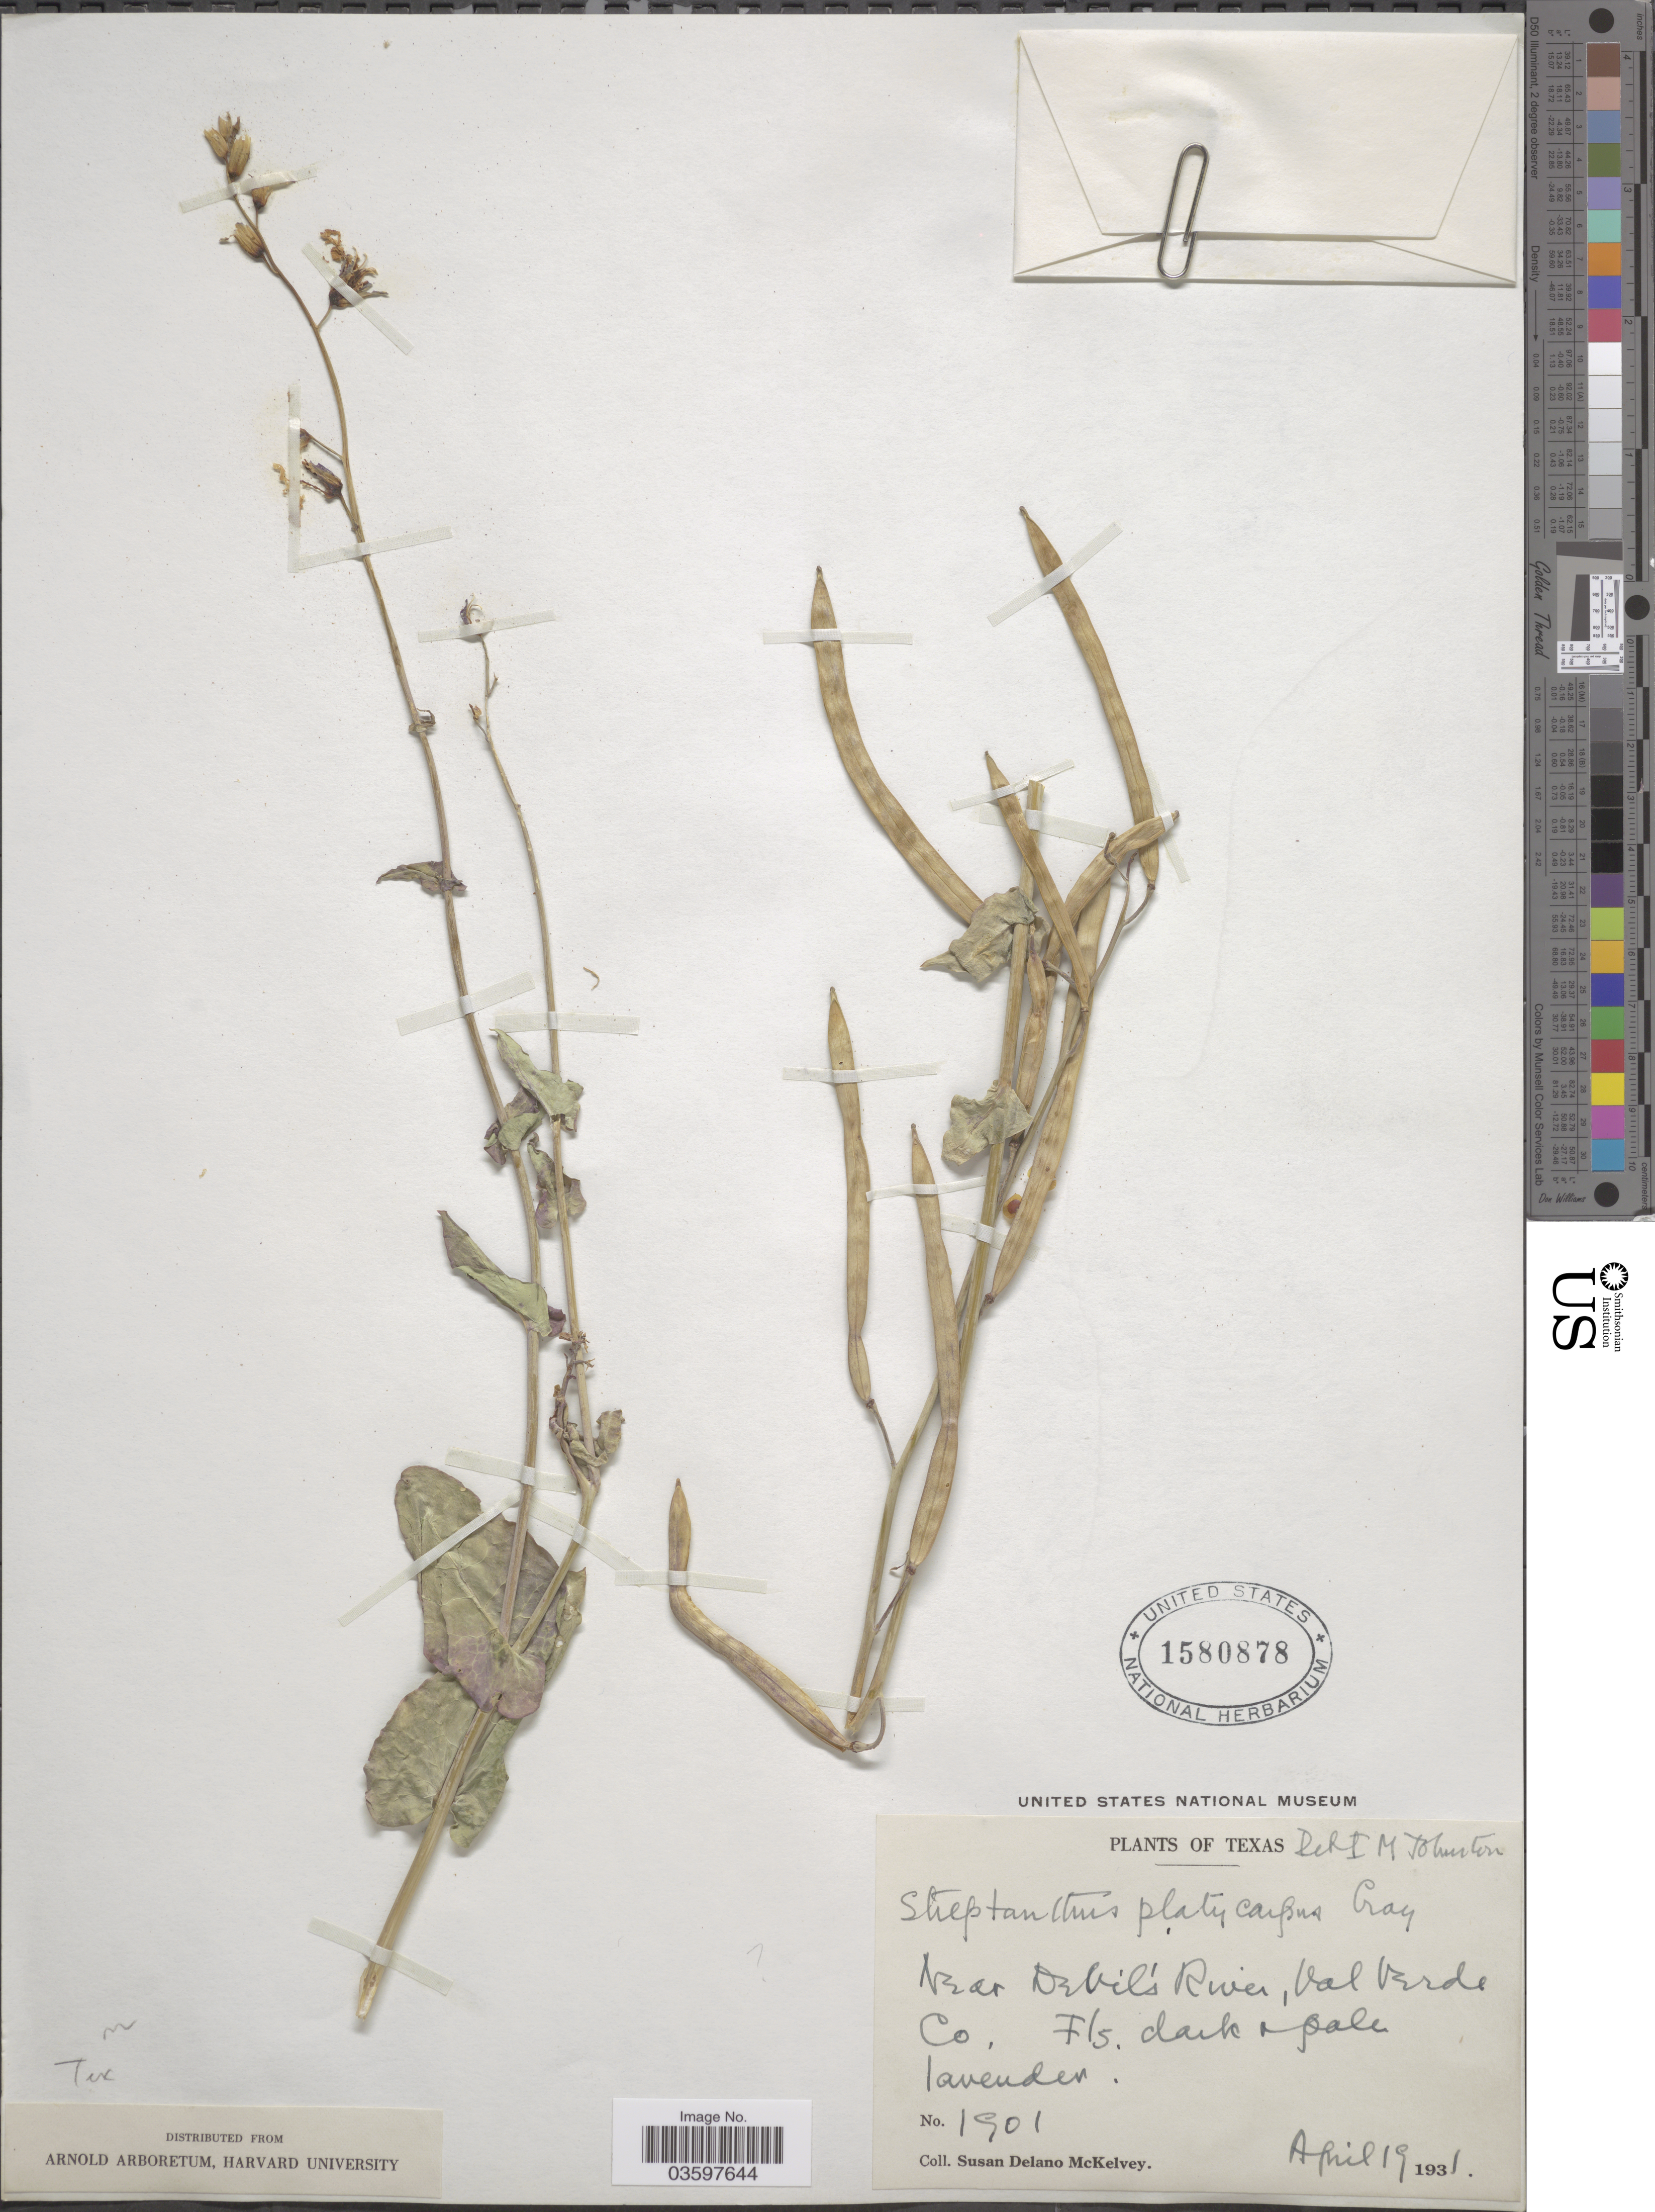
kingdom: Plantae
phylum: Tracheophyta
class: Magnoliopsida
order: Brassicales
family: Brassicaceae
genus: Streptanthus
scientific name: Streptanthus platycarpus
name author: A. Gray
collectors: S. A. McKelvey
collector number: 1901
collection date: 1931-04-19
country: United States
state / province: Texas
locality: Near Devil's River, Val Verde Co.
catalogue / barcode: US 1580878